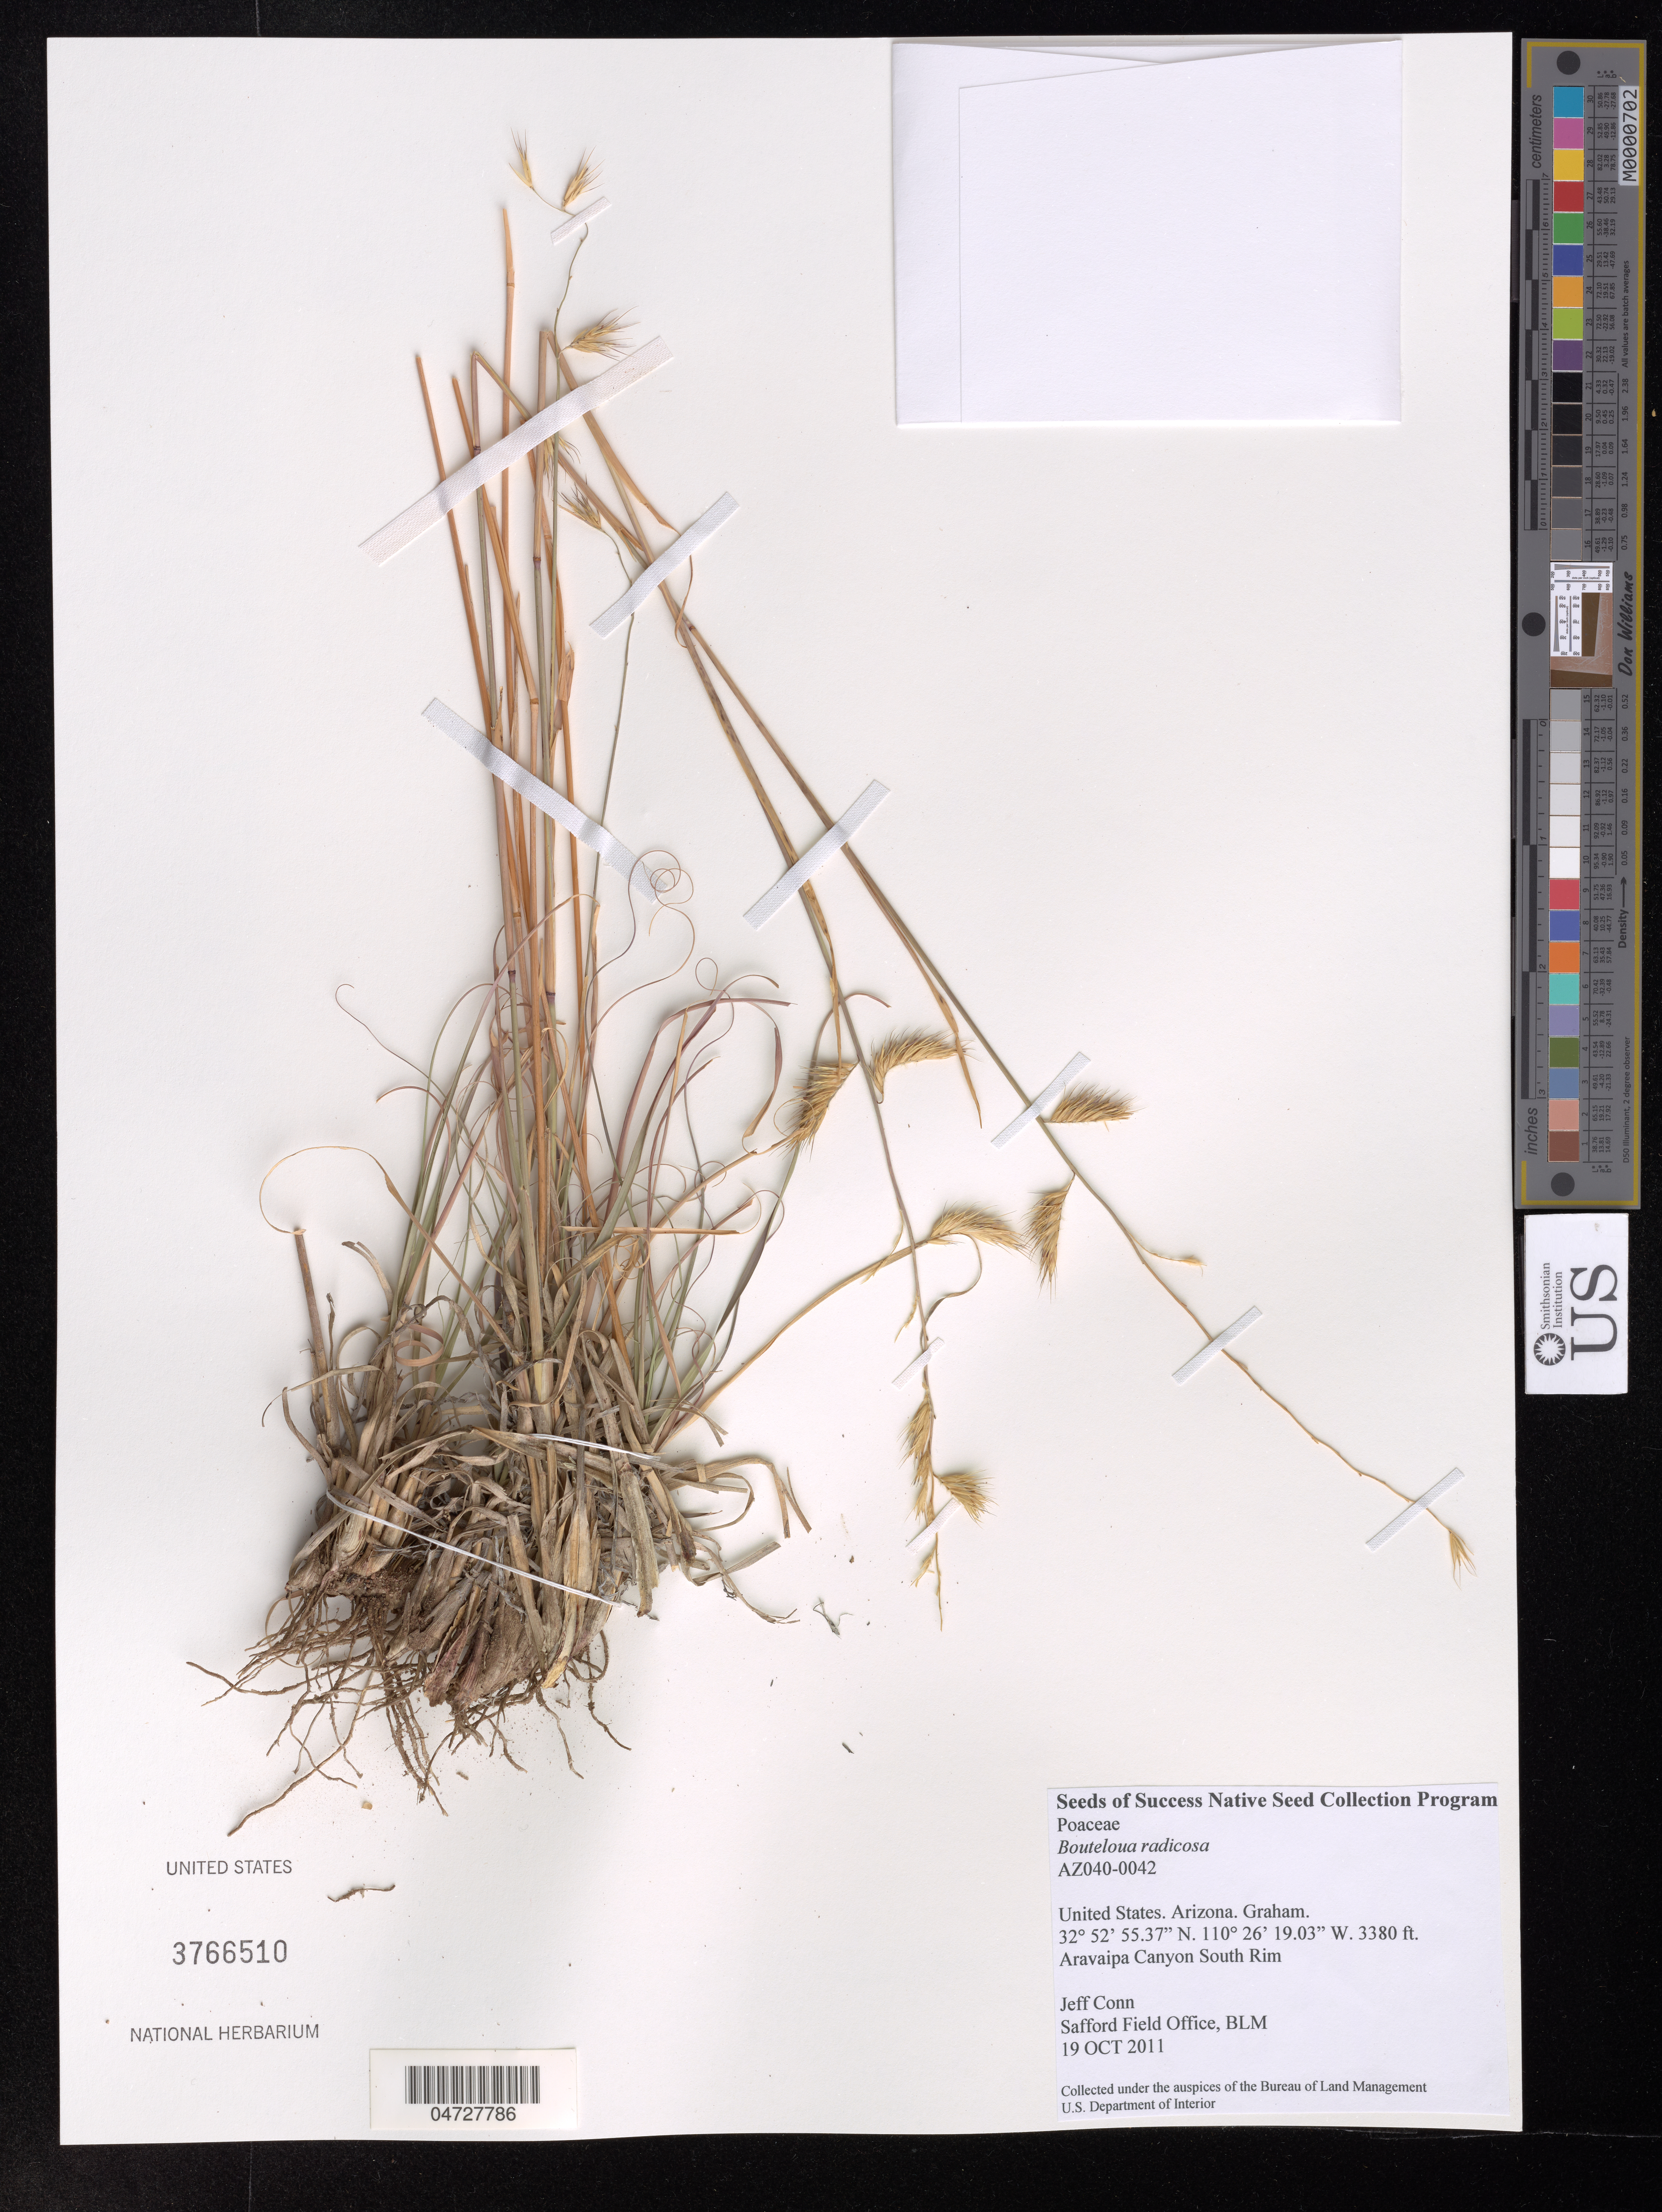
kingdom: Plantae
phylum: Tracheophyta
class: Liliopsida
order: Poales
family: Poaceae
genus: Bouteloua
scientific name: Bouteloua radicosa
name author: (E. Fourn.) Griffiths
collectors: J. Conn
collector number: AZ040-0042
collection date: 2011-10-19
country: United States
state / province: Arizona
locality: Graham, Aravaipa Canyon South Rim.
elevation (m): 1030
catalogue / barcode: US 3766510